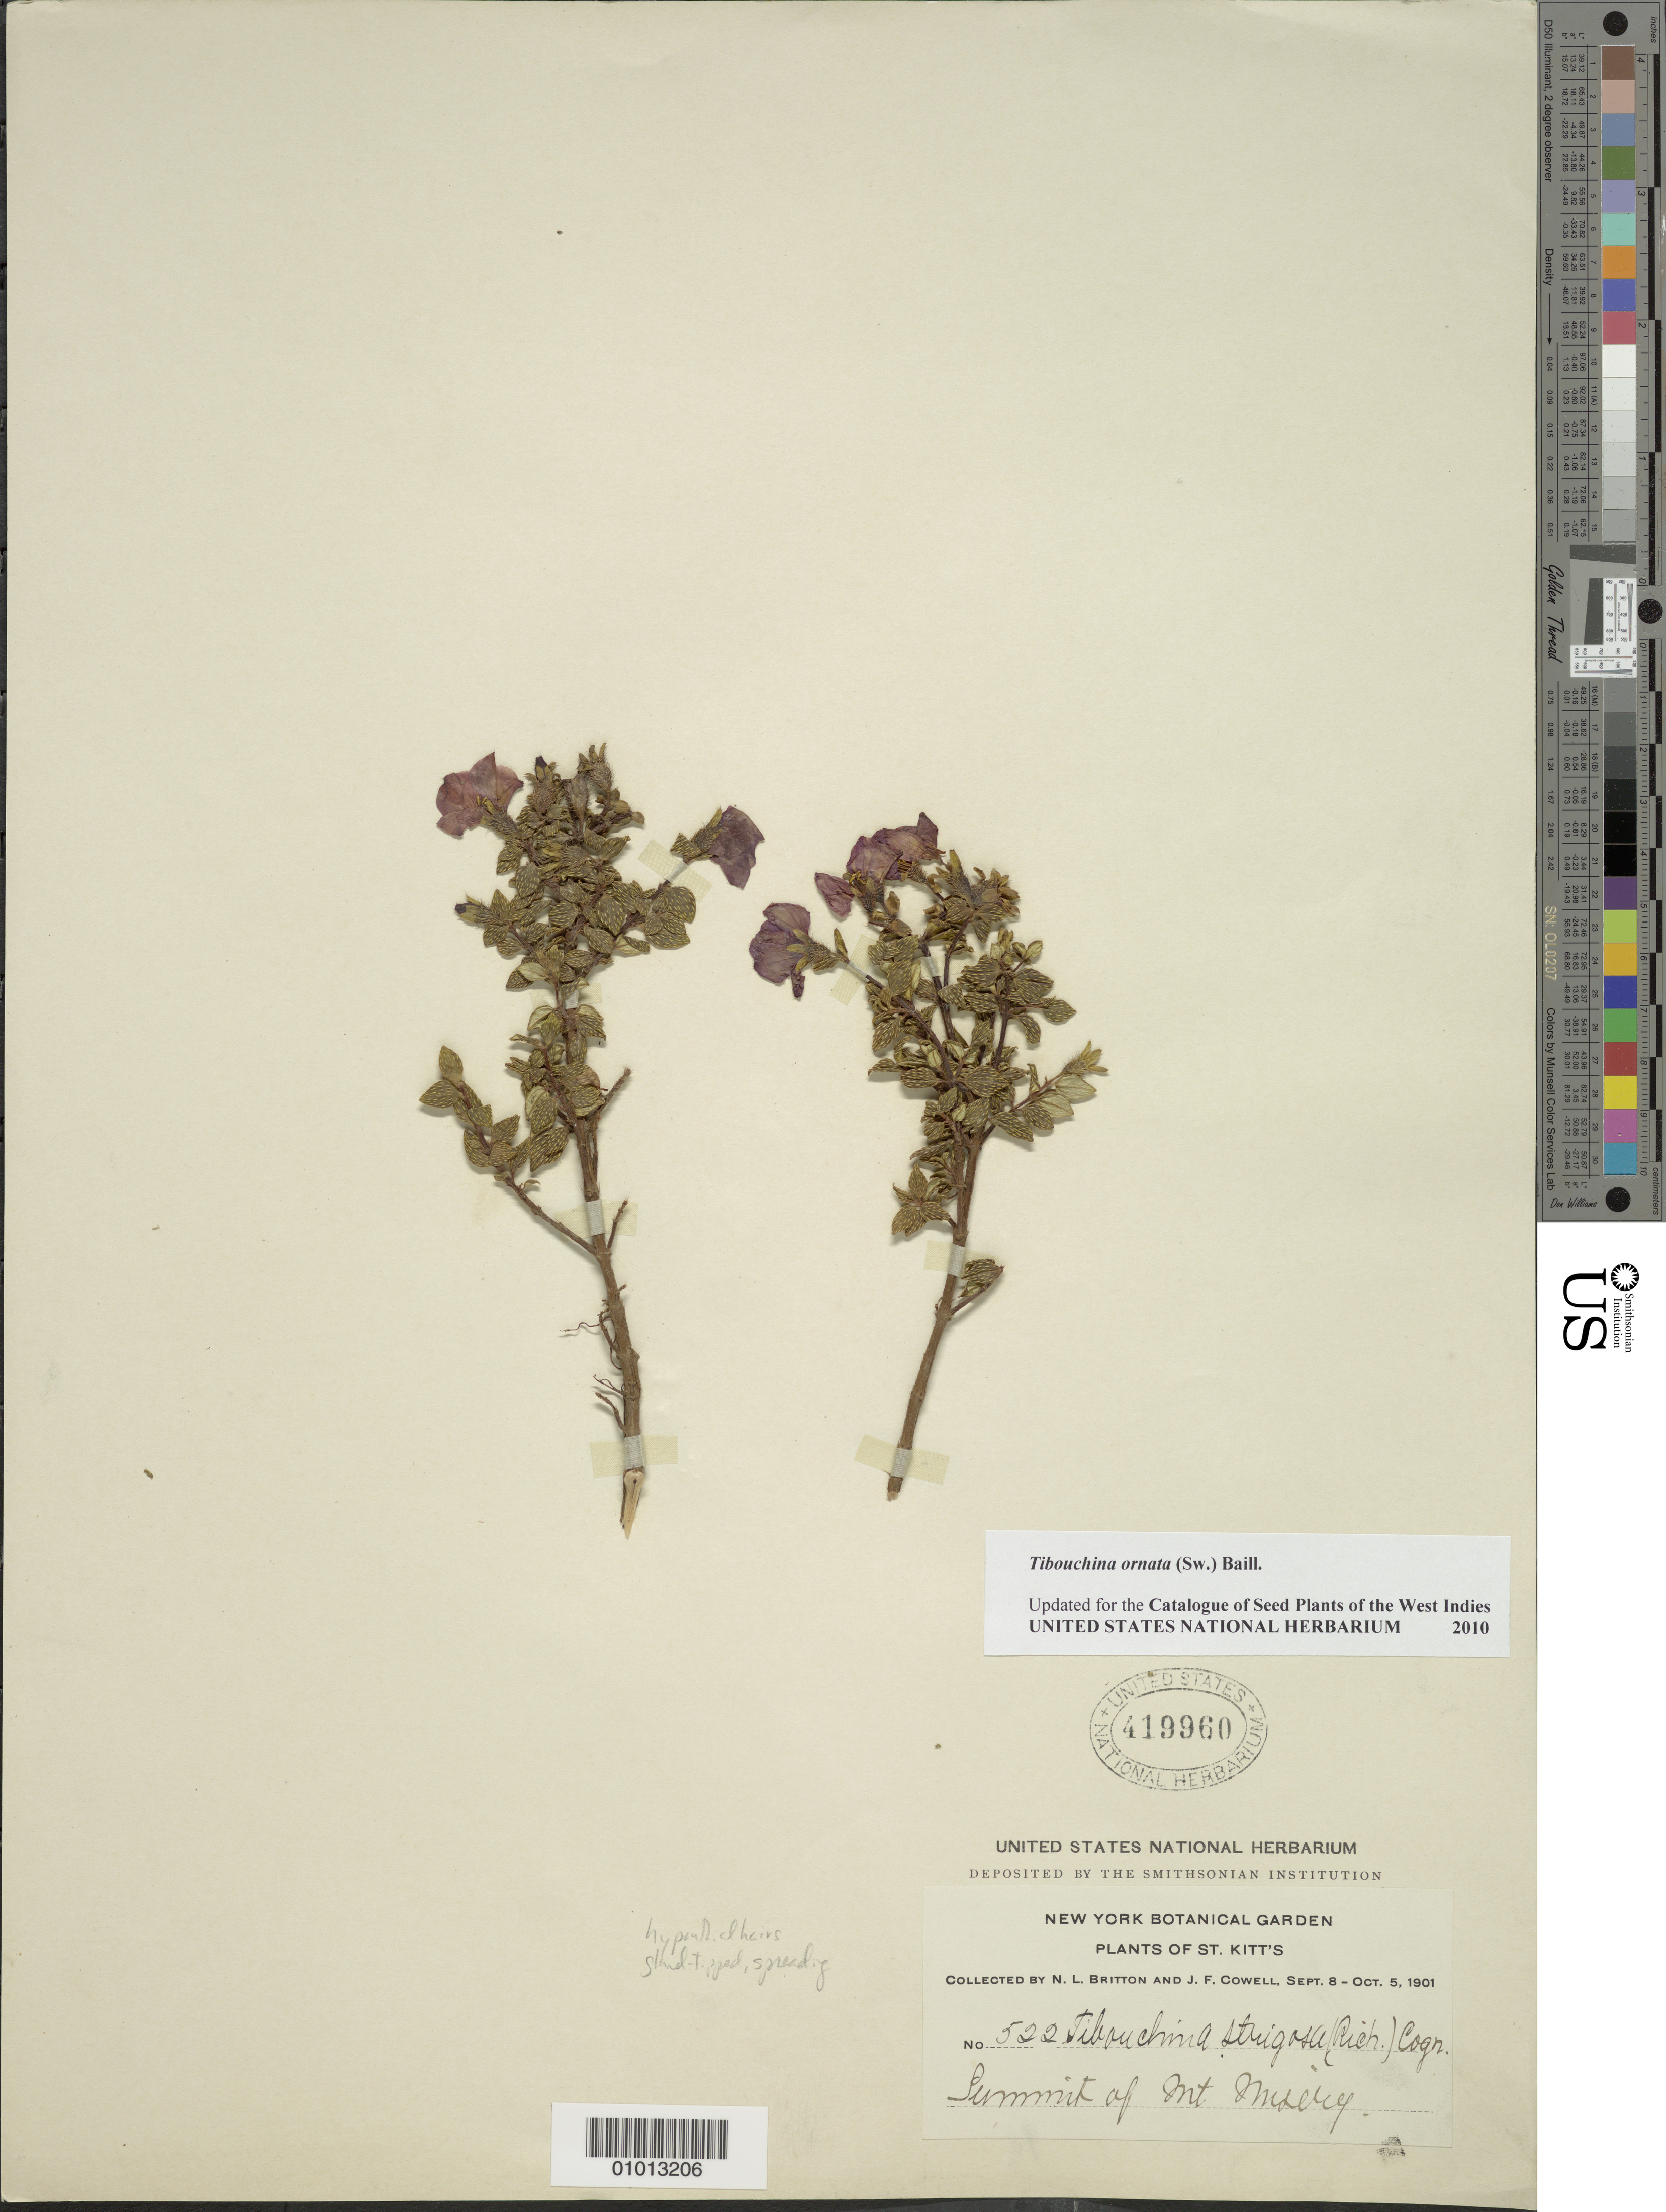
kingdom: Plantae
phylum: Tracheophyta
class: Magnoliopsida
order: Myrtales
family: Melastomataceae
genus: Chaetogastra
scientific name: Chaetogastra ornata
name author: (Sw.) P.J.F. Guim. & Michelang.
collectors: N. Britton & J. F. Cowell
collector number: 522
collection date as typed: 08 Sep 1901 to 05 Oct 1901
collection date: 1901-09-08/1901-10-05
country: St. Christopher-Nevis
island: St. Christopher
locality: Summit of Mt. Misery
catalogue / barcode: US 419960